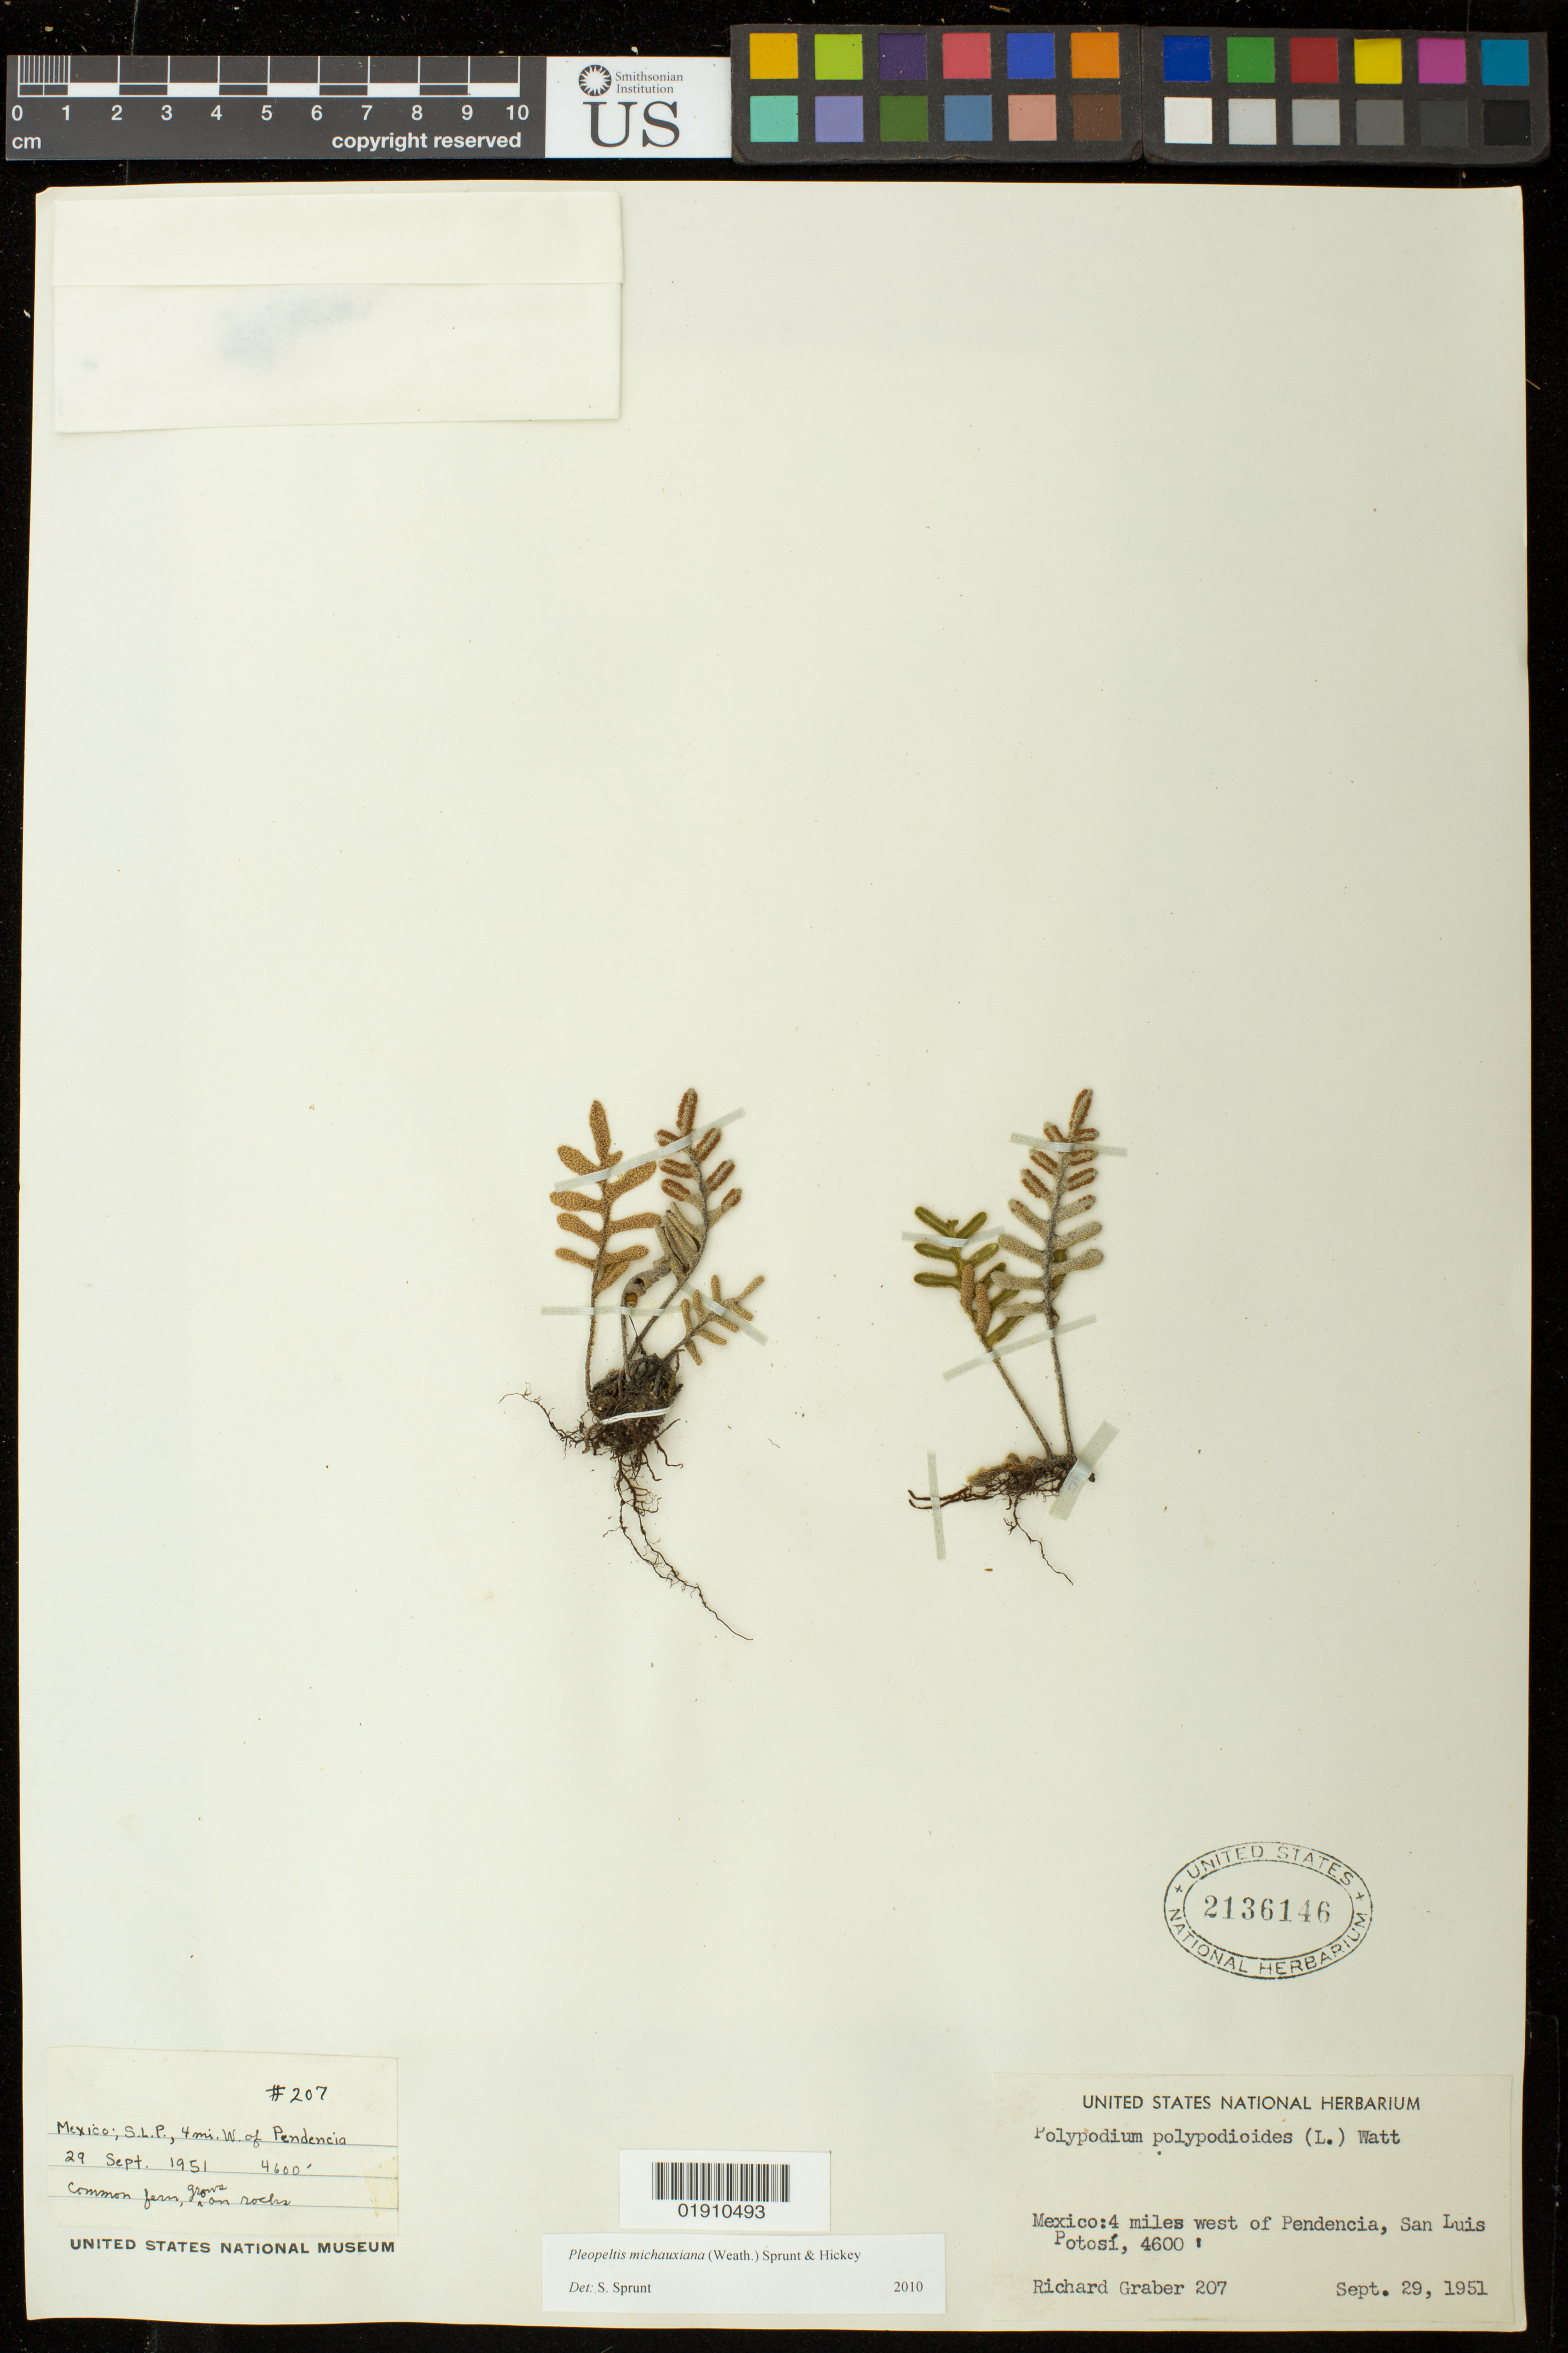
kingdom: Plantae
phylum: Tracheophyta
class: Polypodiopsida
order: Polypodiales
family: Polypodiaceae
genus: Pleopeltis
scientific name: Pleopeltis michauxiana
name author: (Weath.) Hickey & Sprunt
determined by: Sprunt, S. V.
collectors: R. Graber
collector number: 207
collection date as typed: Sept. 29, 1951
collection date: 1951-09-29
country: Mexico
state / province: San Luis Potosi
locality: Mexico: 4 miles west of Pendencia, San Luis Potosi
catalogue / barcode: US 2136146